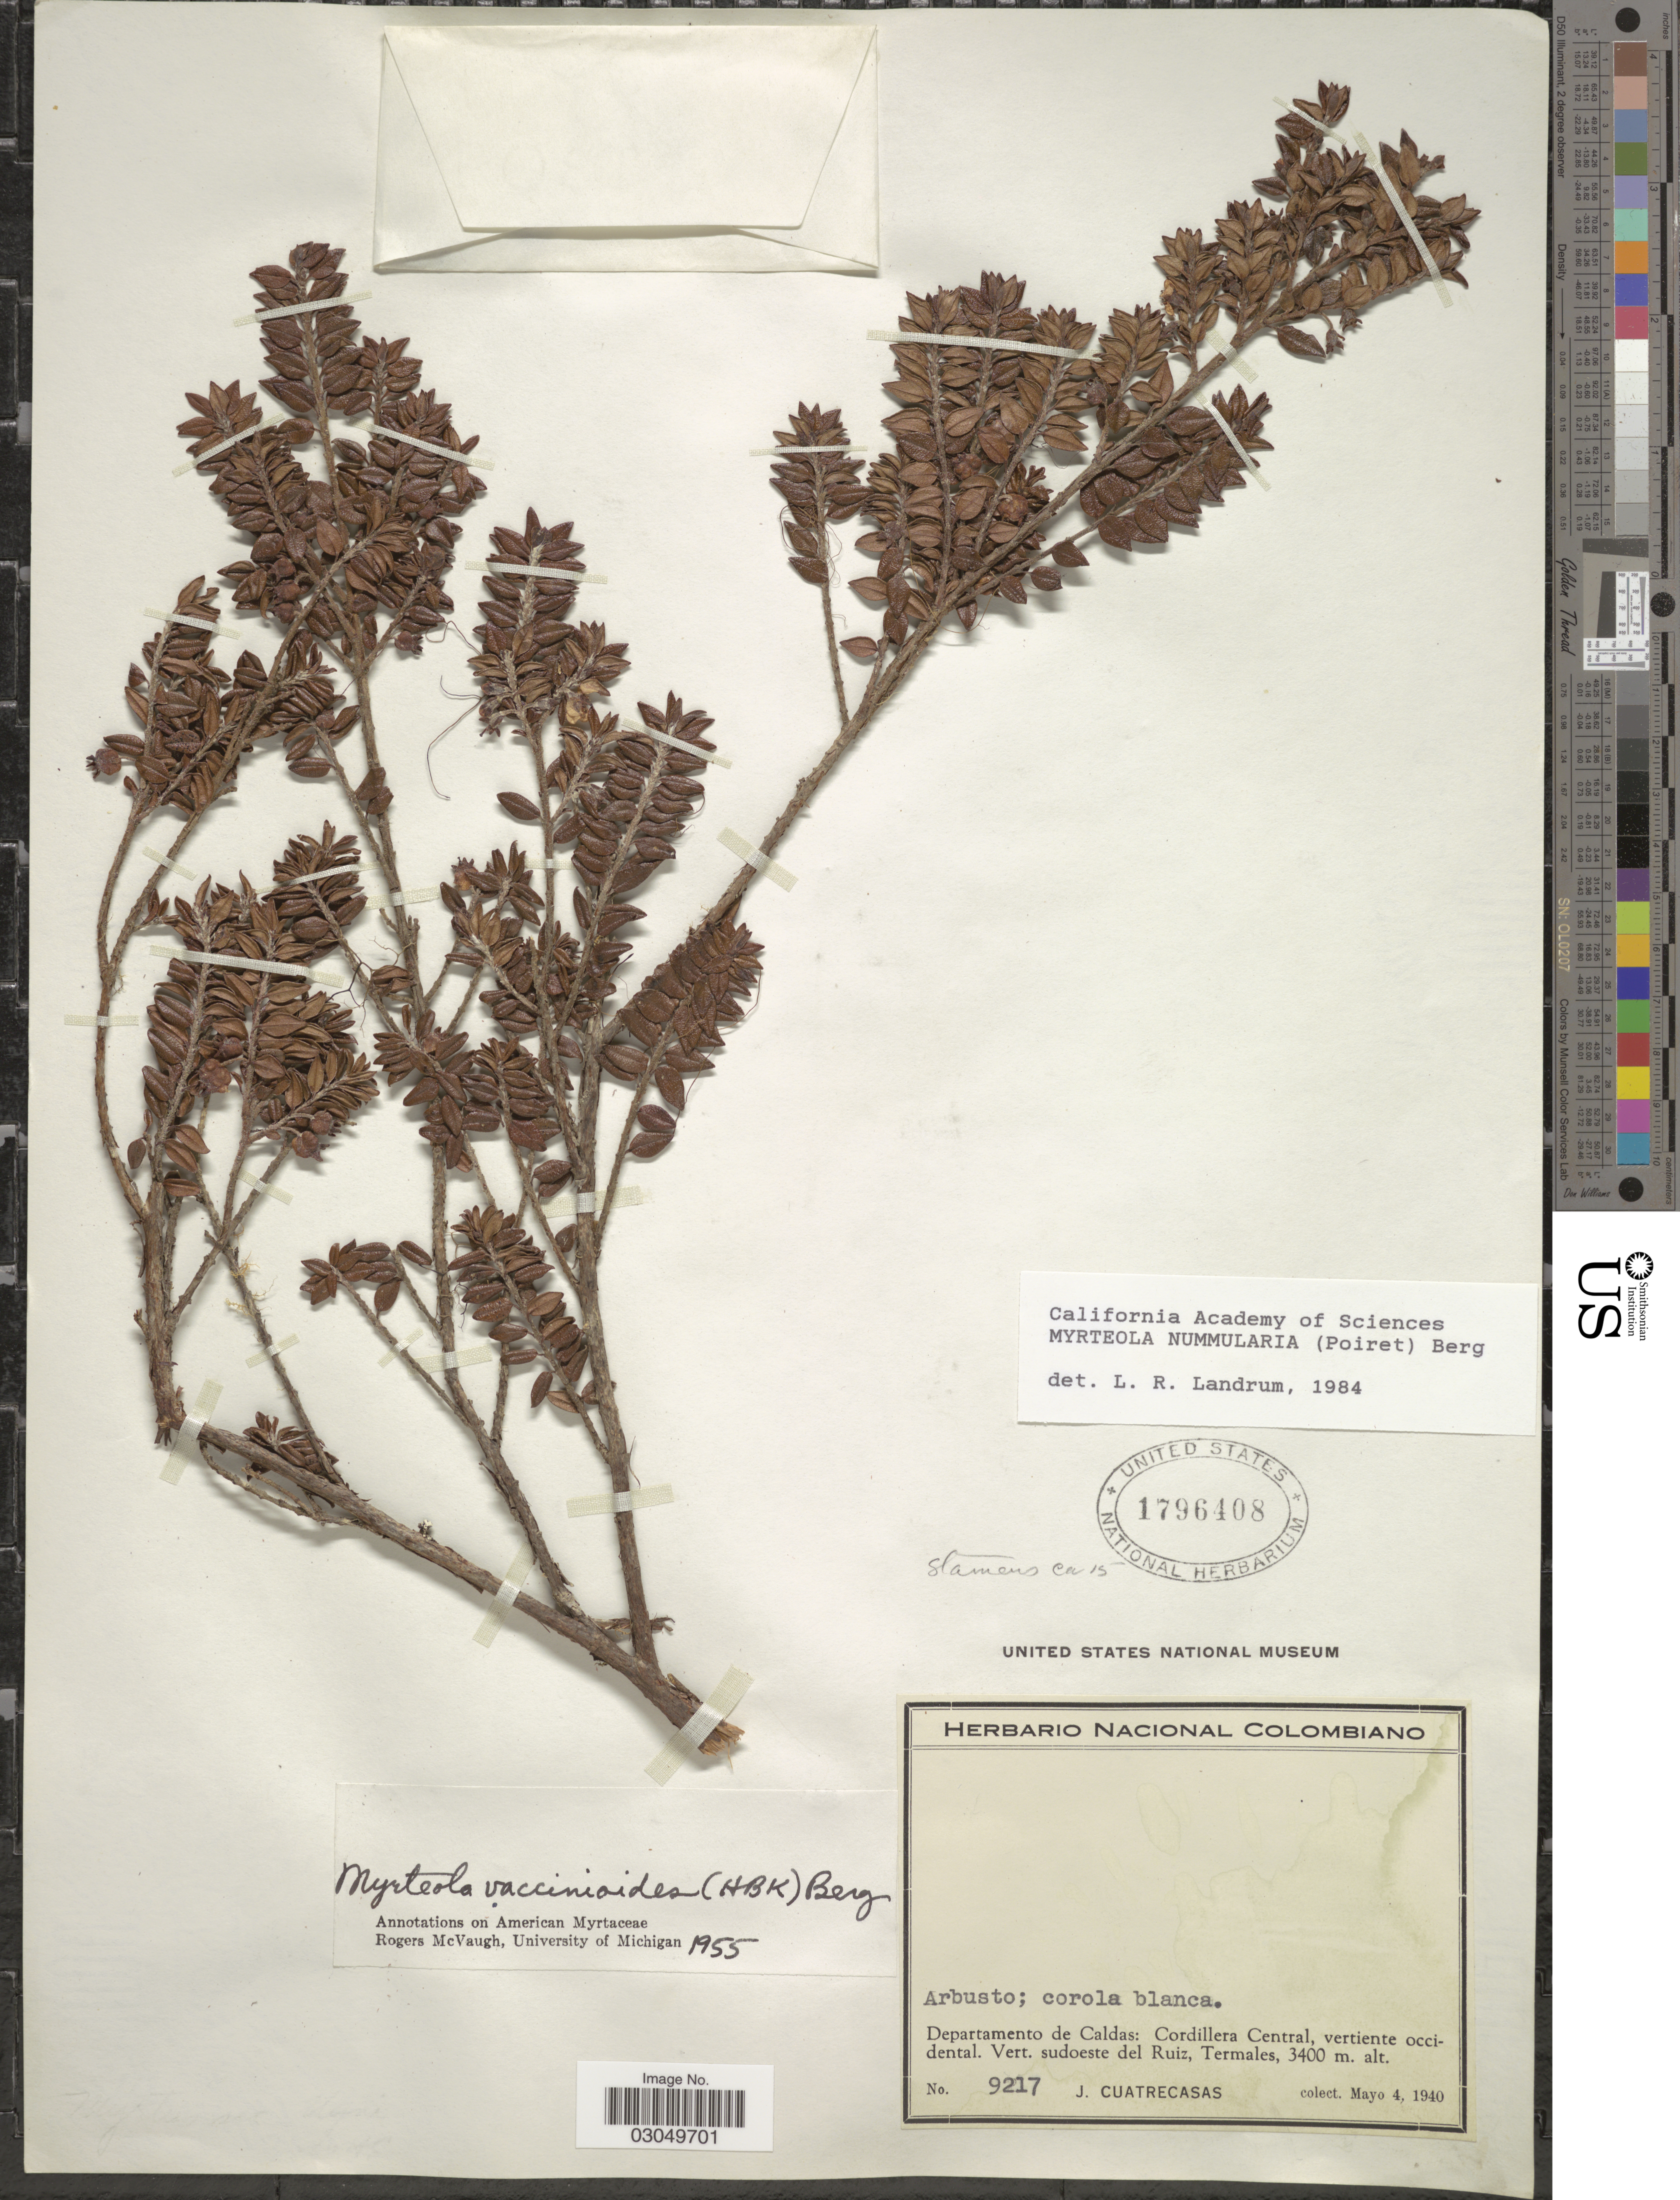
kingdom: Plantae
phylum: Tracheophyta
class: Magnoliopsida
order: Myrtales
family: Myrtaceae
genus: Myrteola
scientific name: Myrteola nummularia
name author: (Lam.) O. Berg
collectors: J. Cuatrecasas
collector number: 9217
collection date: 1940-05-04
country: Colombia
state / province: Caldas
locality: Departamento de Caldas: Cordillera Central, vertiente occidental. Vert. sudoeste del Ruiz, Termales.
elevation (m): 3400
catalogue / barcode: US 1796408